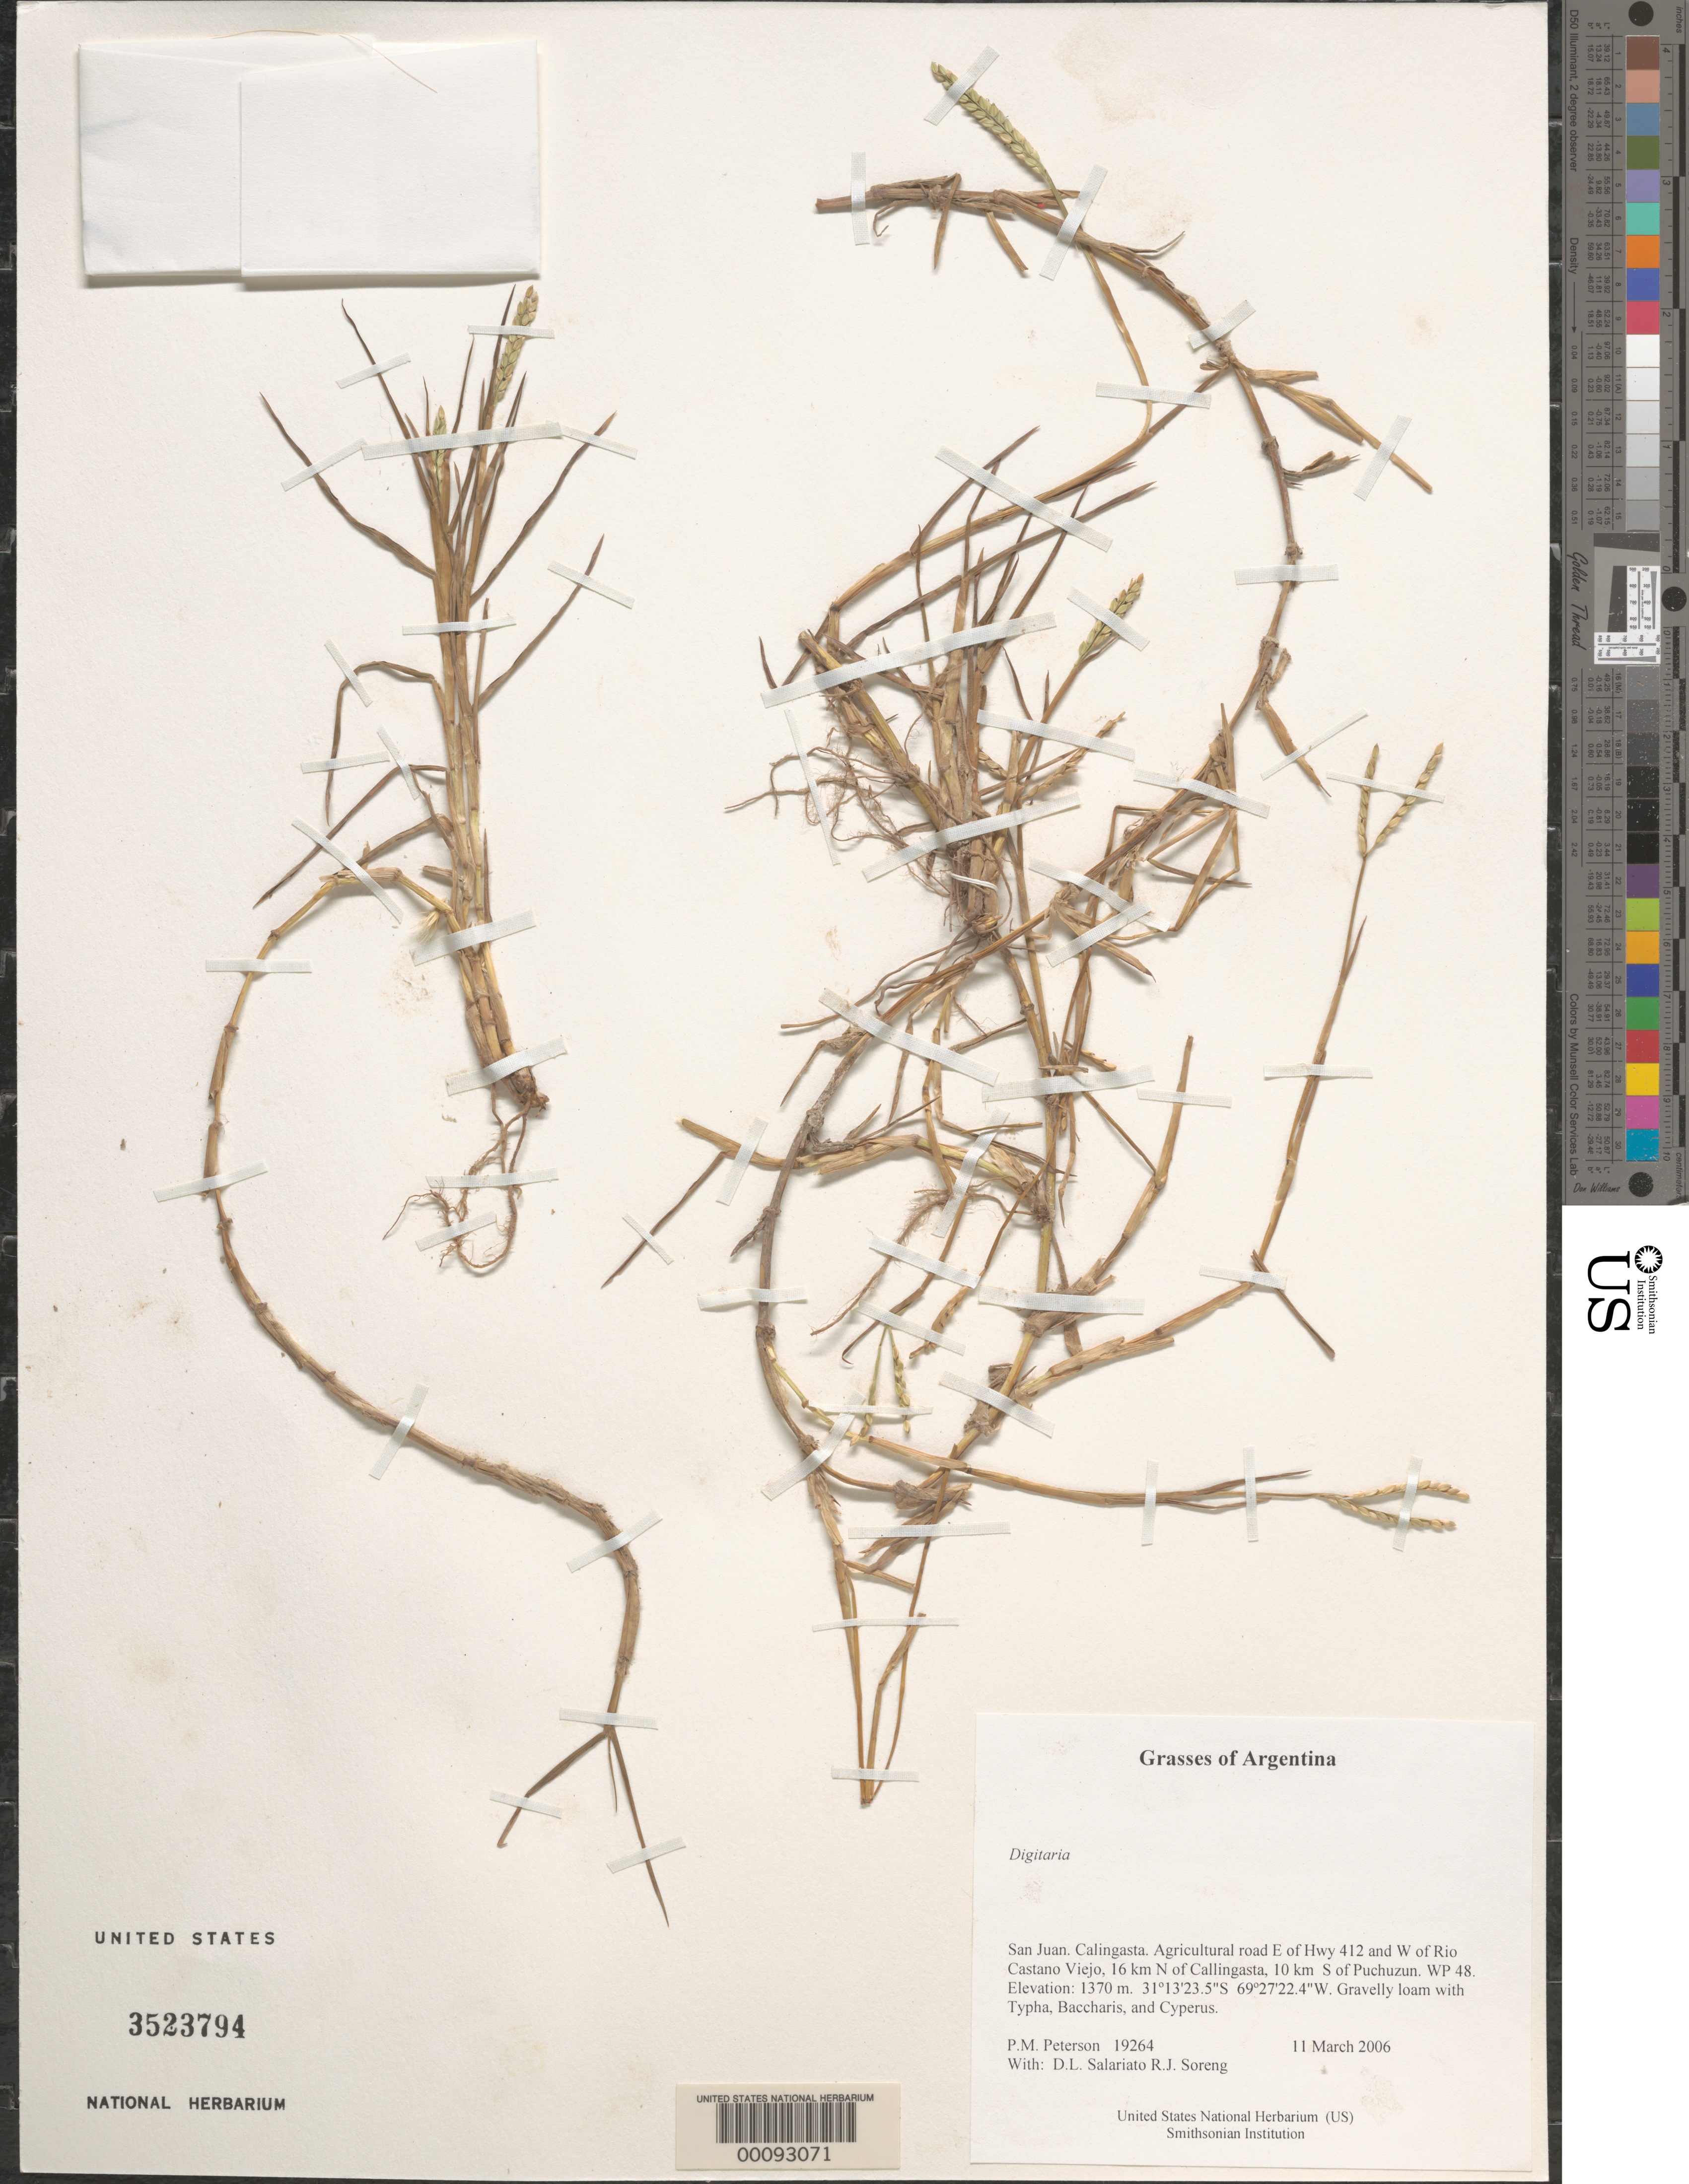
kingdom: Plantae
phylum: Tracheophyta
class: Liliopsida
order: Poales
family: Poaceae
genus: Digitaria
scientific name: Digitaria sp.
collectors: P. M. Peterson, R. J. Soreng, D. Salariato & A. Panizza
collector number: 19264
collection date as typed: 11 Mar 2006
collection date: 2006-03-11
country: Argentina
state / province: San Juan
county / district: Calingasta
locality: Agricultural road E of Hwy 412 and W of Rio Castano Viejo, 16 km N of Calingasta, 10 km S of Puchuzun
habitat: Gravelly loam with Typha, Baccharis, and Cyperus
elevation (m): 1370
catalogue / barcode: US 3523794